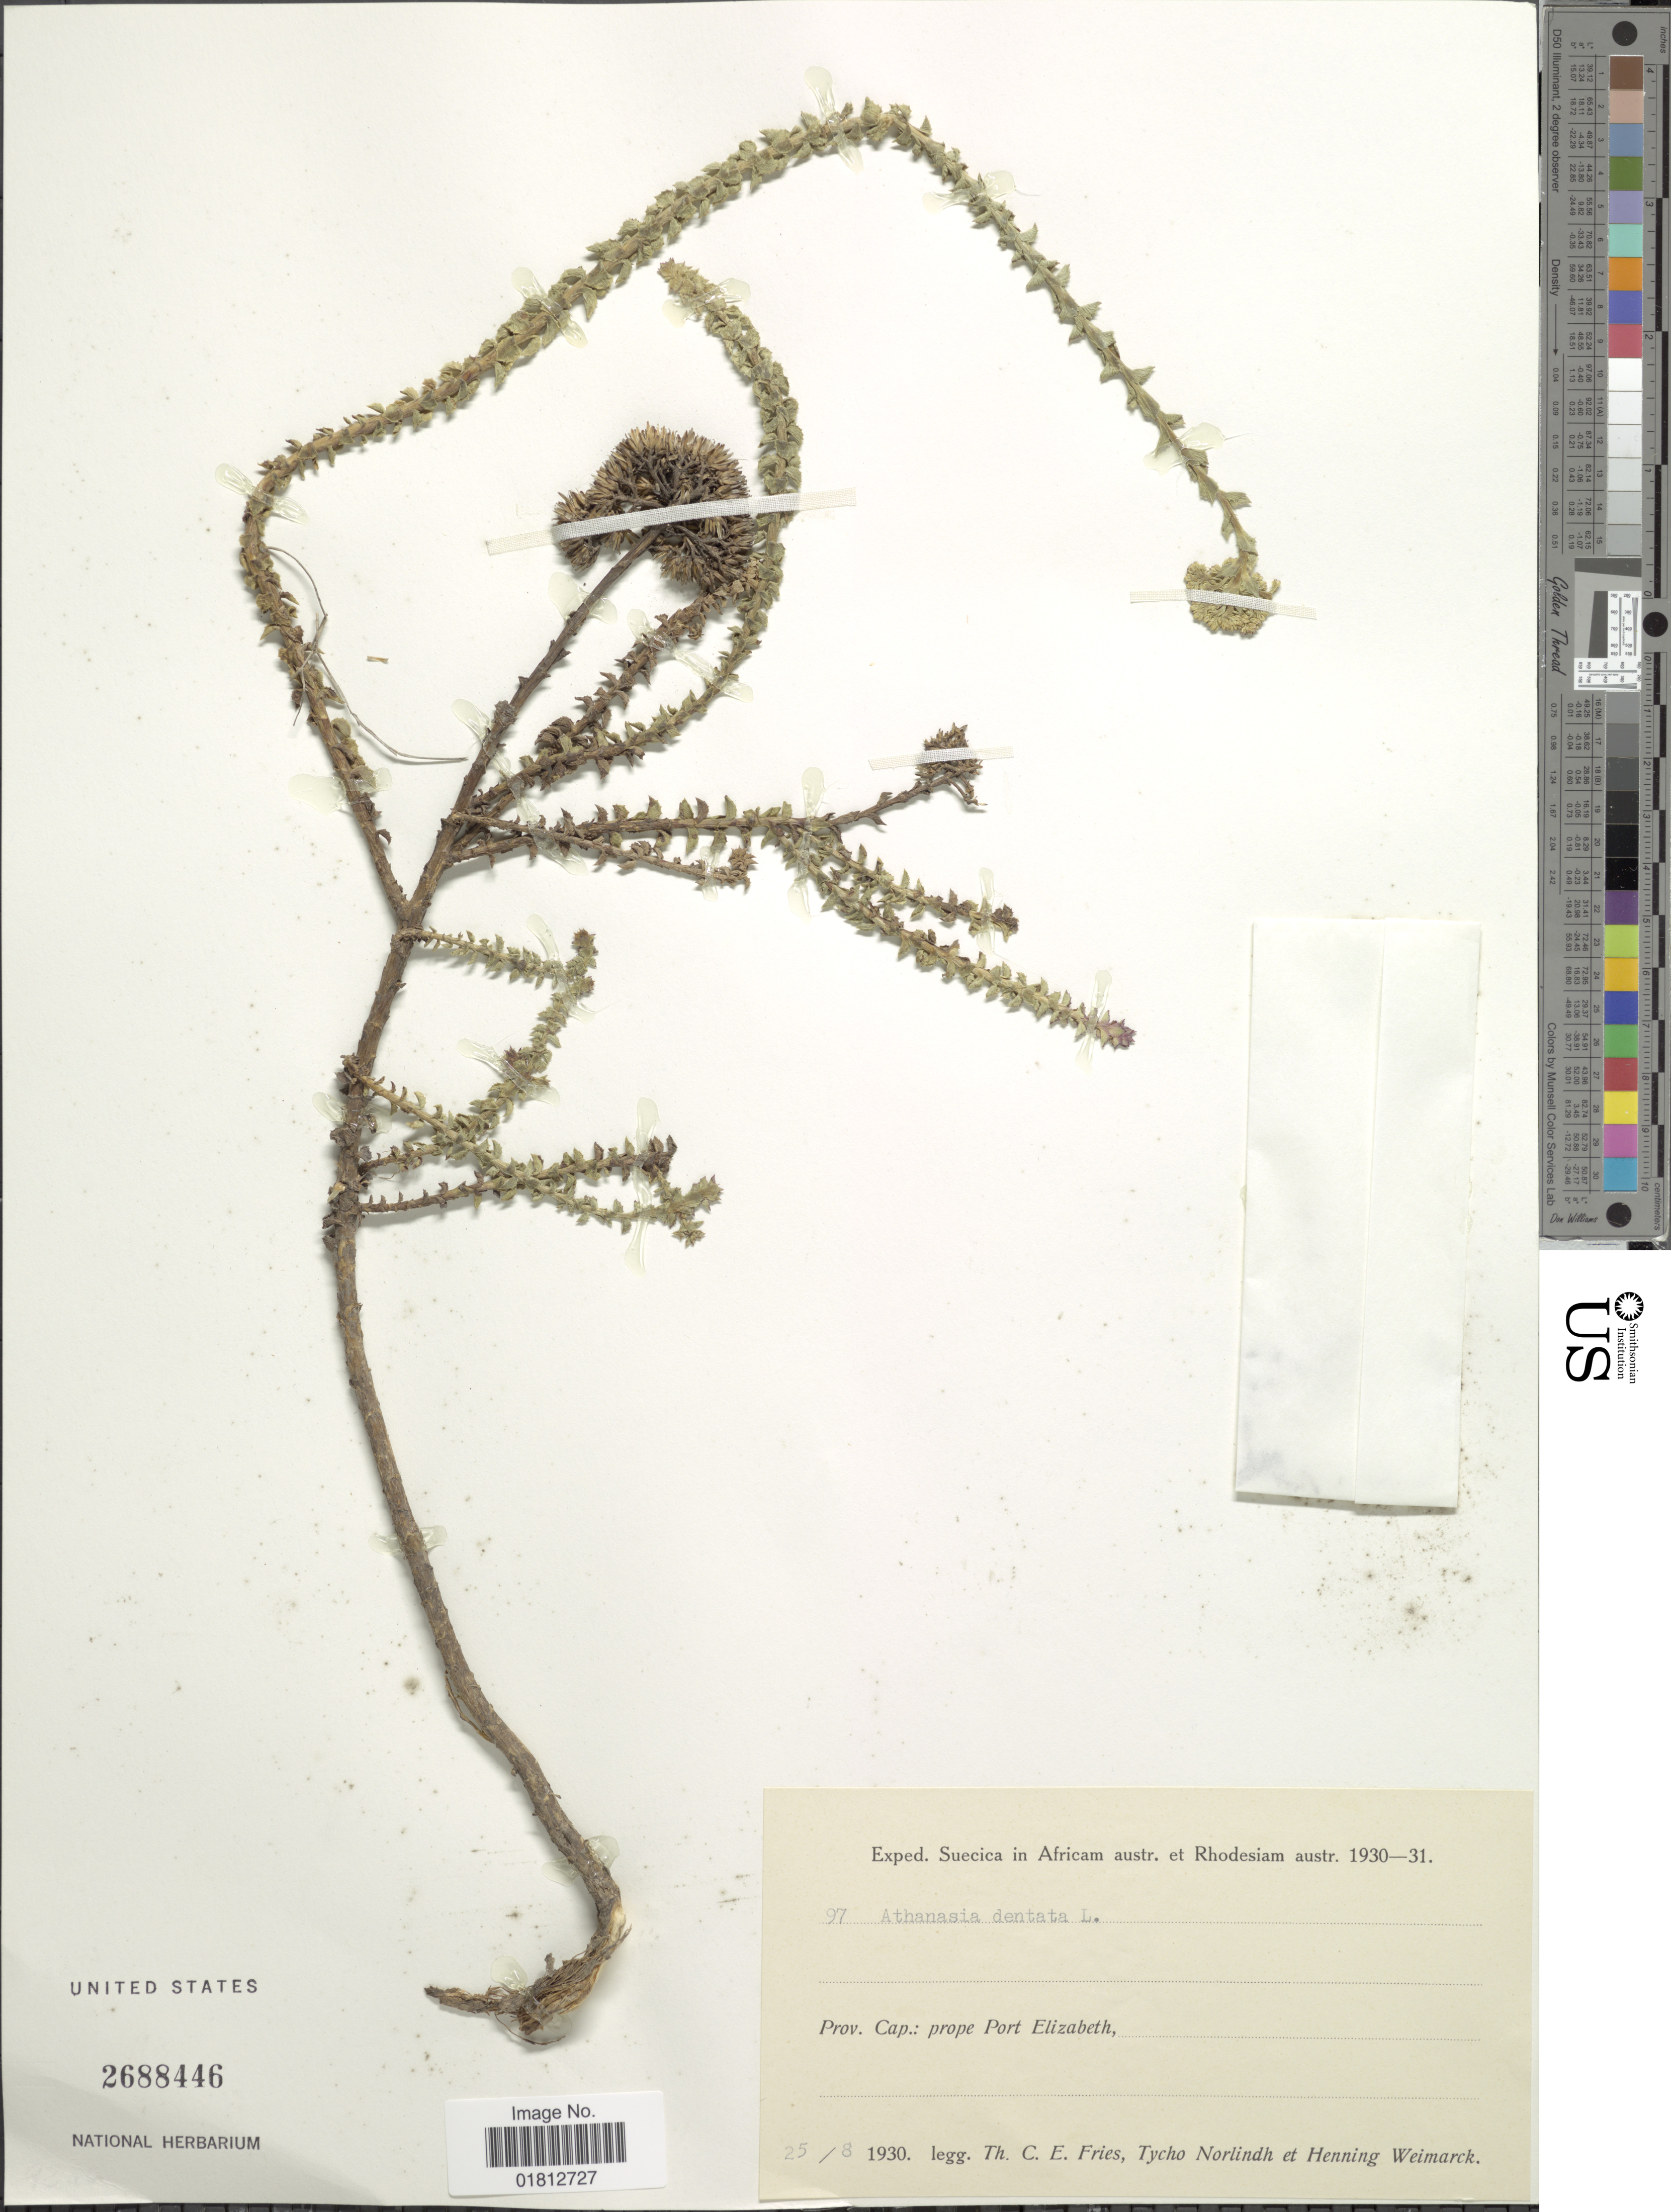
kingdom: Plantae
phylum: Tracheophyta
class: Magnoliopsida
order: Asterales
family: Asteraceae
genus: Athanasia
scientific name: Athanasia dentata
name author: (L.) L.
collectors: T. C. E. Fries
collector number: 97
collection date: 1930-08-25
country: South Africa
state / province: Eastern Cape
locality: Prov. Cap, prope Port Elizabeth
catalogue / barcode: US 2688446